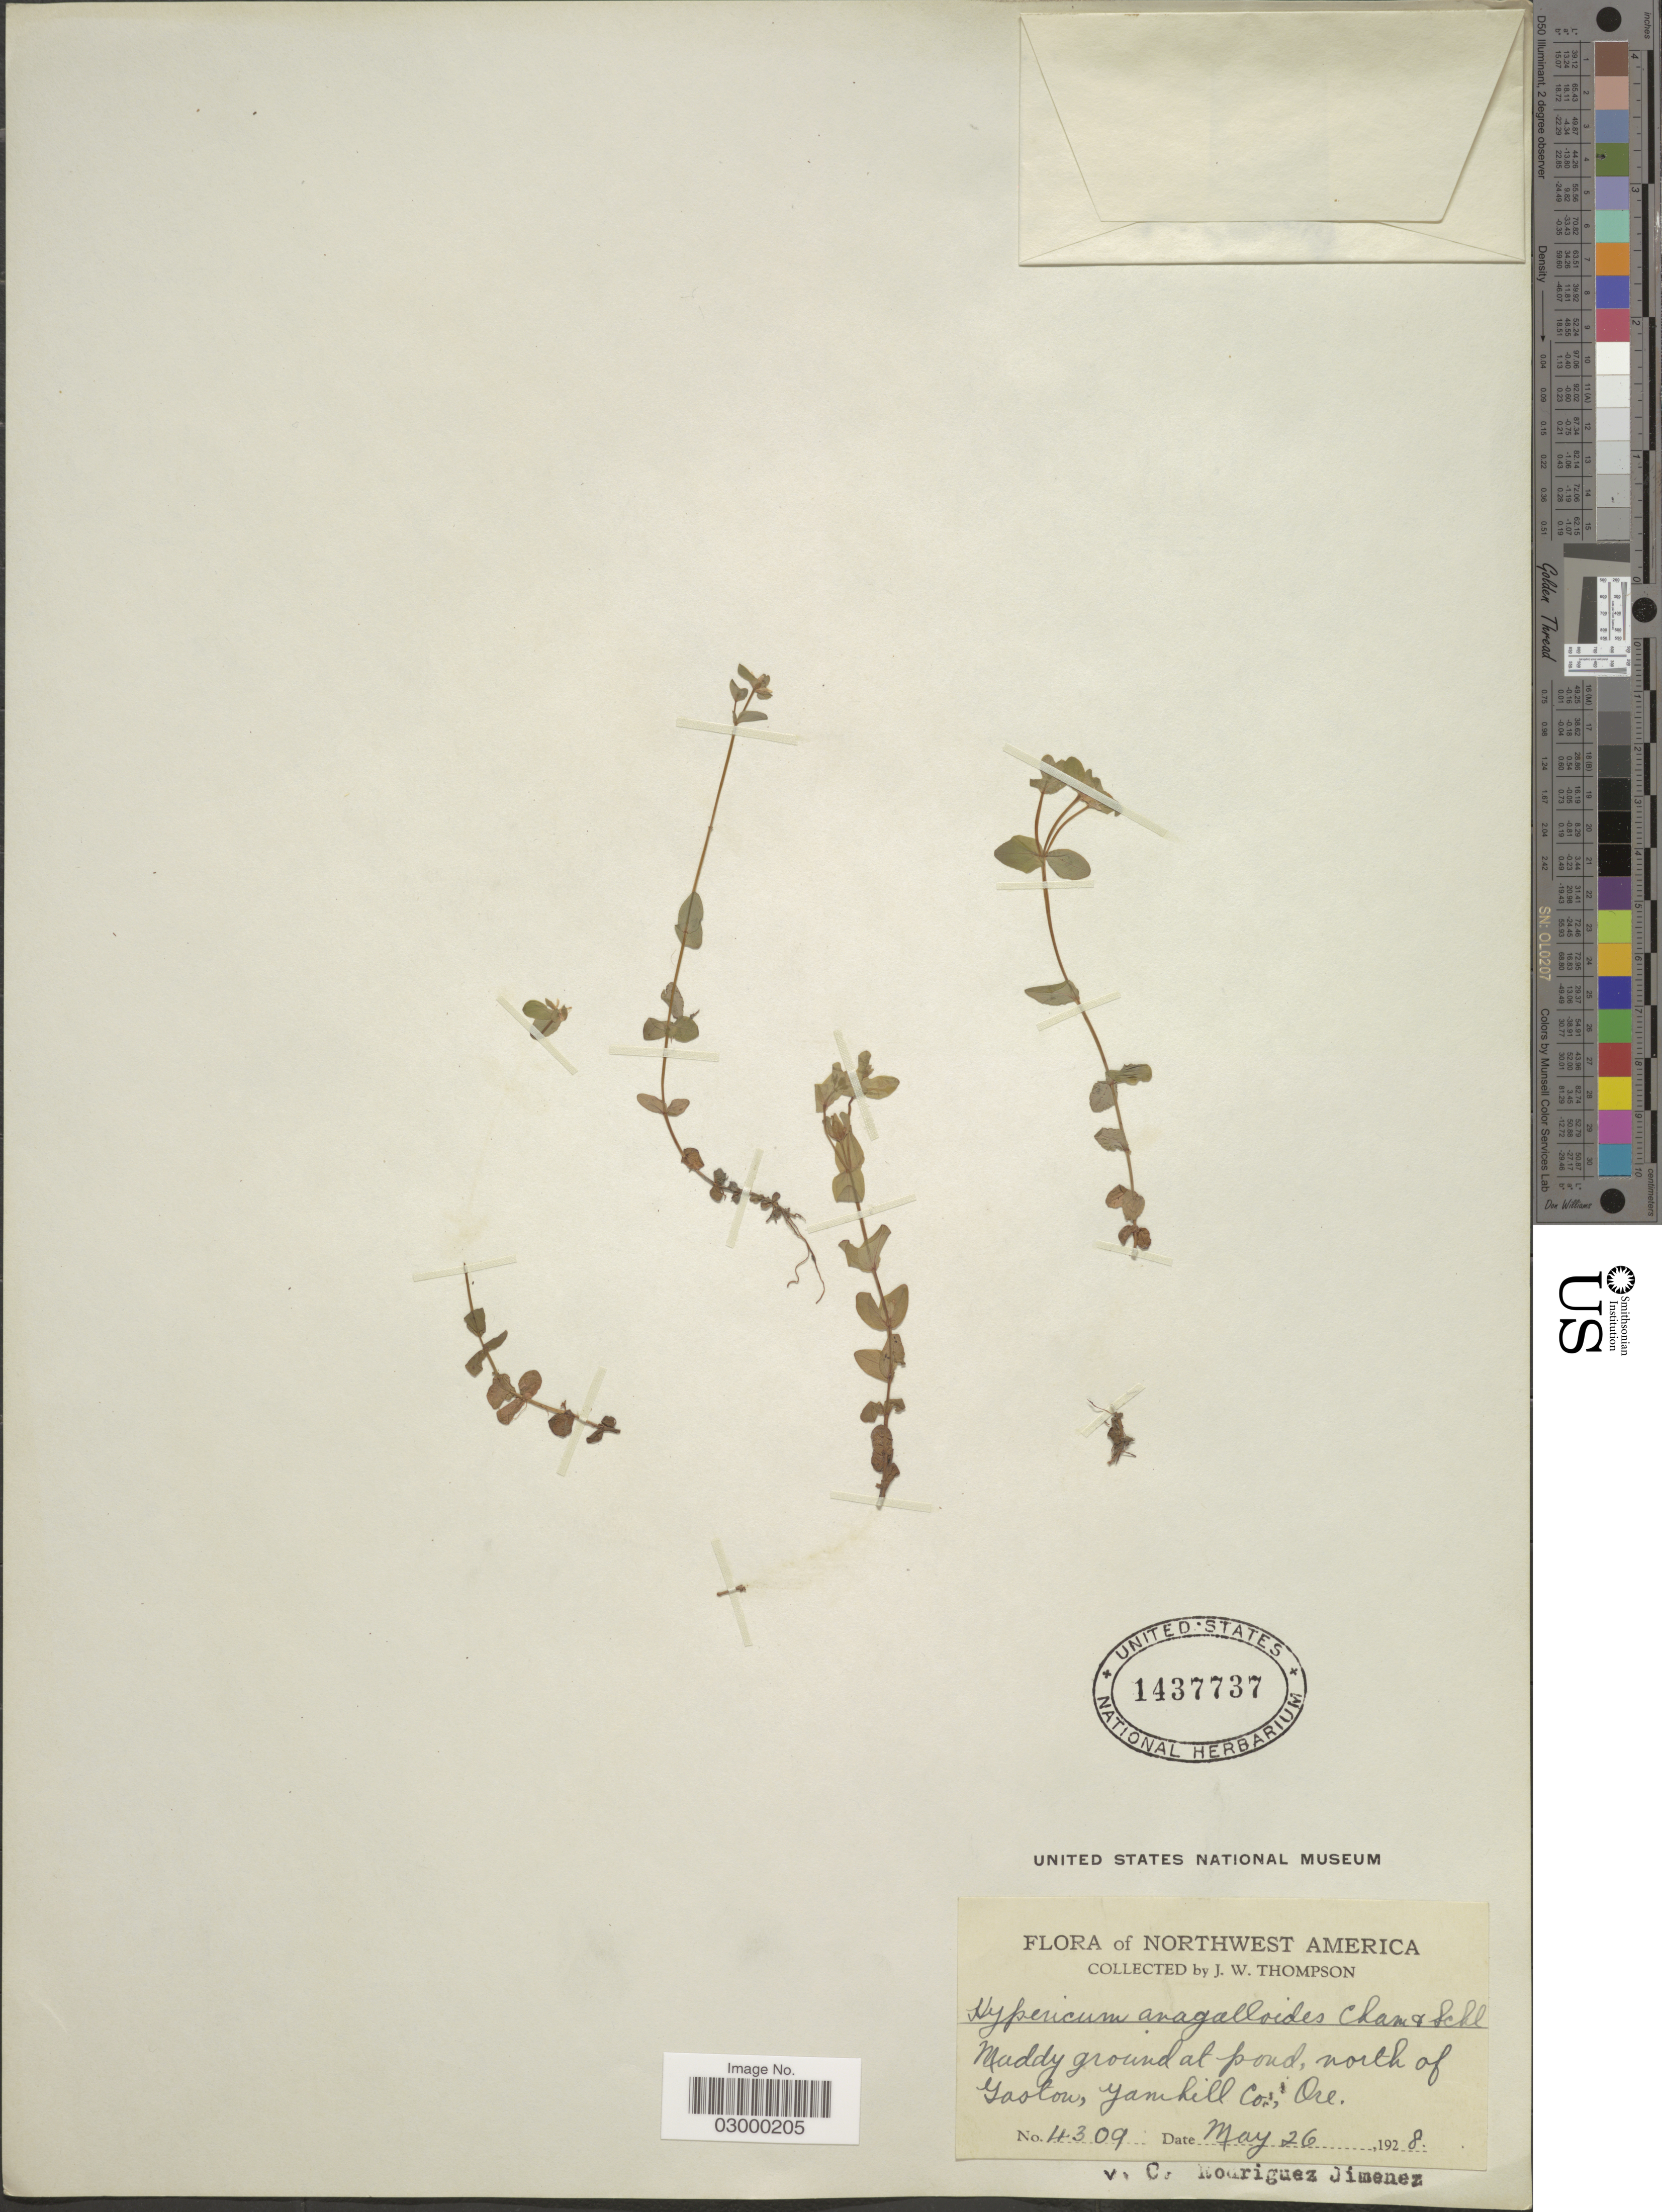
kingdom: Plantae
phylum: Tracheophyta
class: Magnoliopsida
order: Malpighiales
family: Hypericaceae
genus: Hypericum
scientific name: Hypericum anagalloides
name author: Cham. & Schltdl.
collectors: J. Thompson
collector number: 4309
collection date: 1928-05-26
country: United States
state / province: Oregon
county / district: Yamhill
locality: Northwest America, muddy ground at pond, north of Yaston, Yamhill Co.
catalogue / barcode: US 1437737